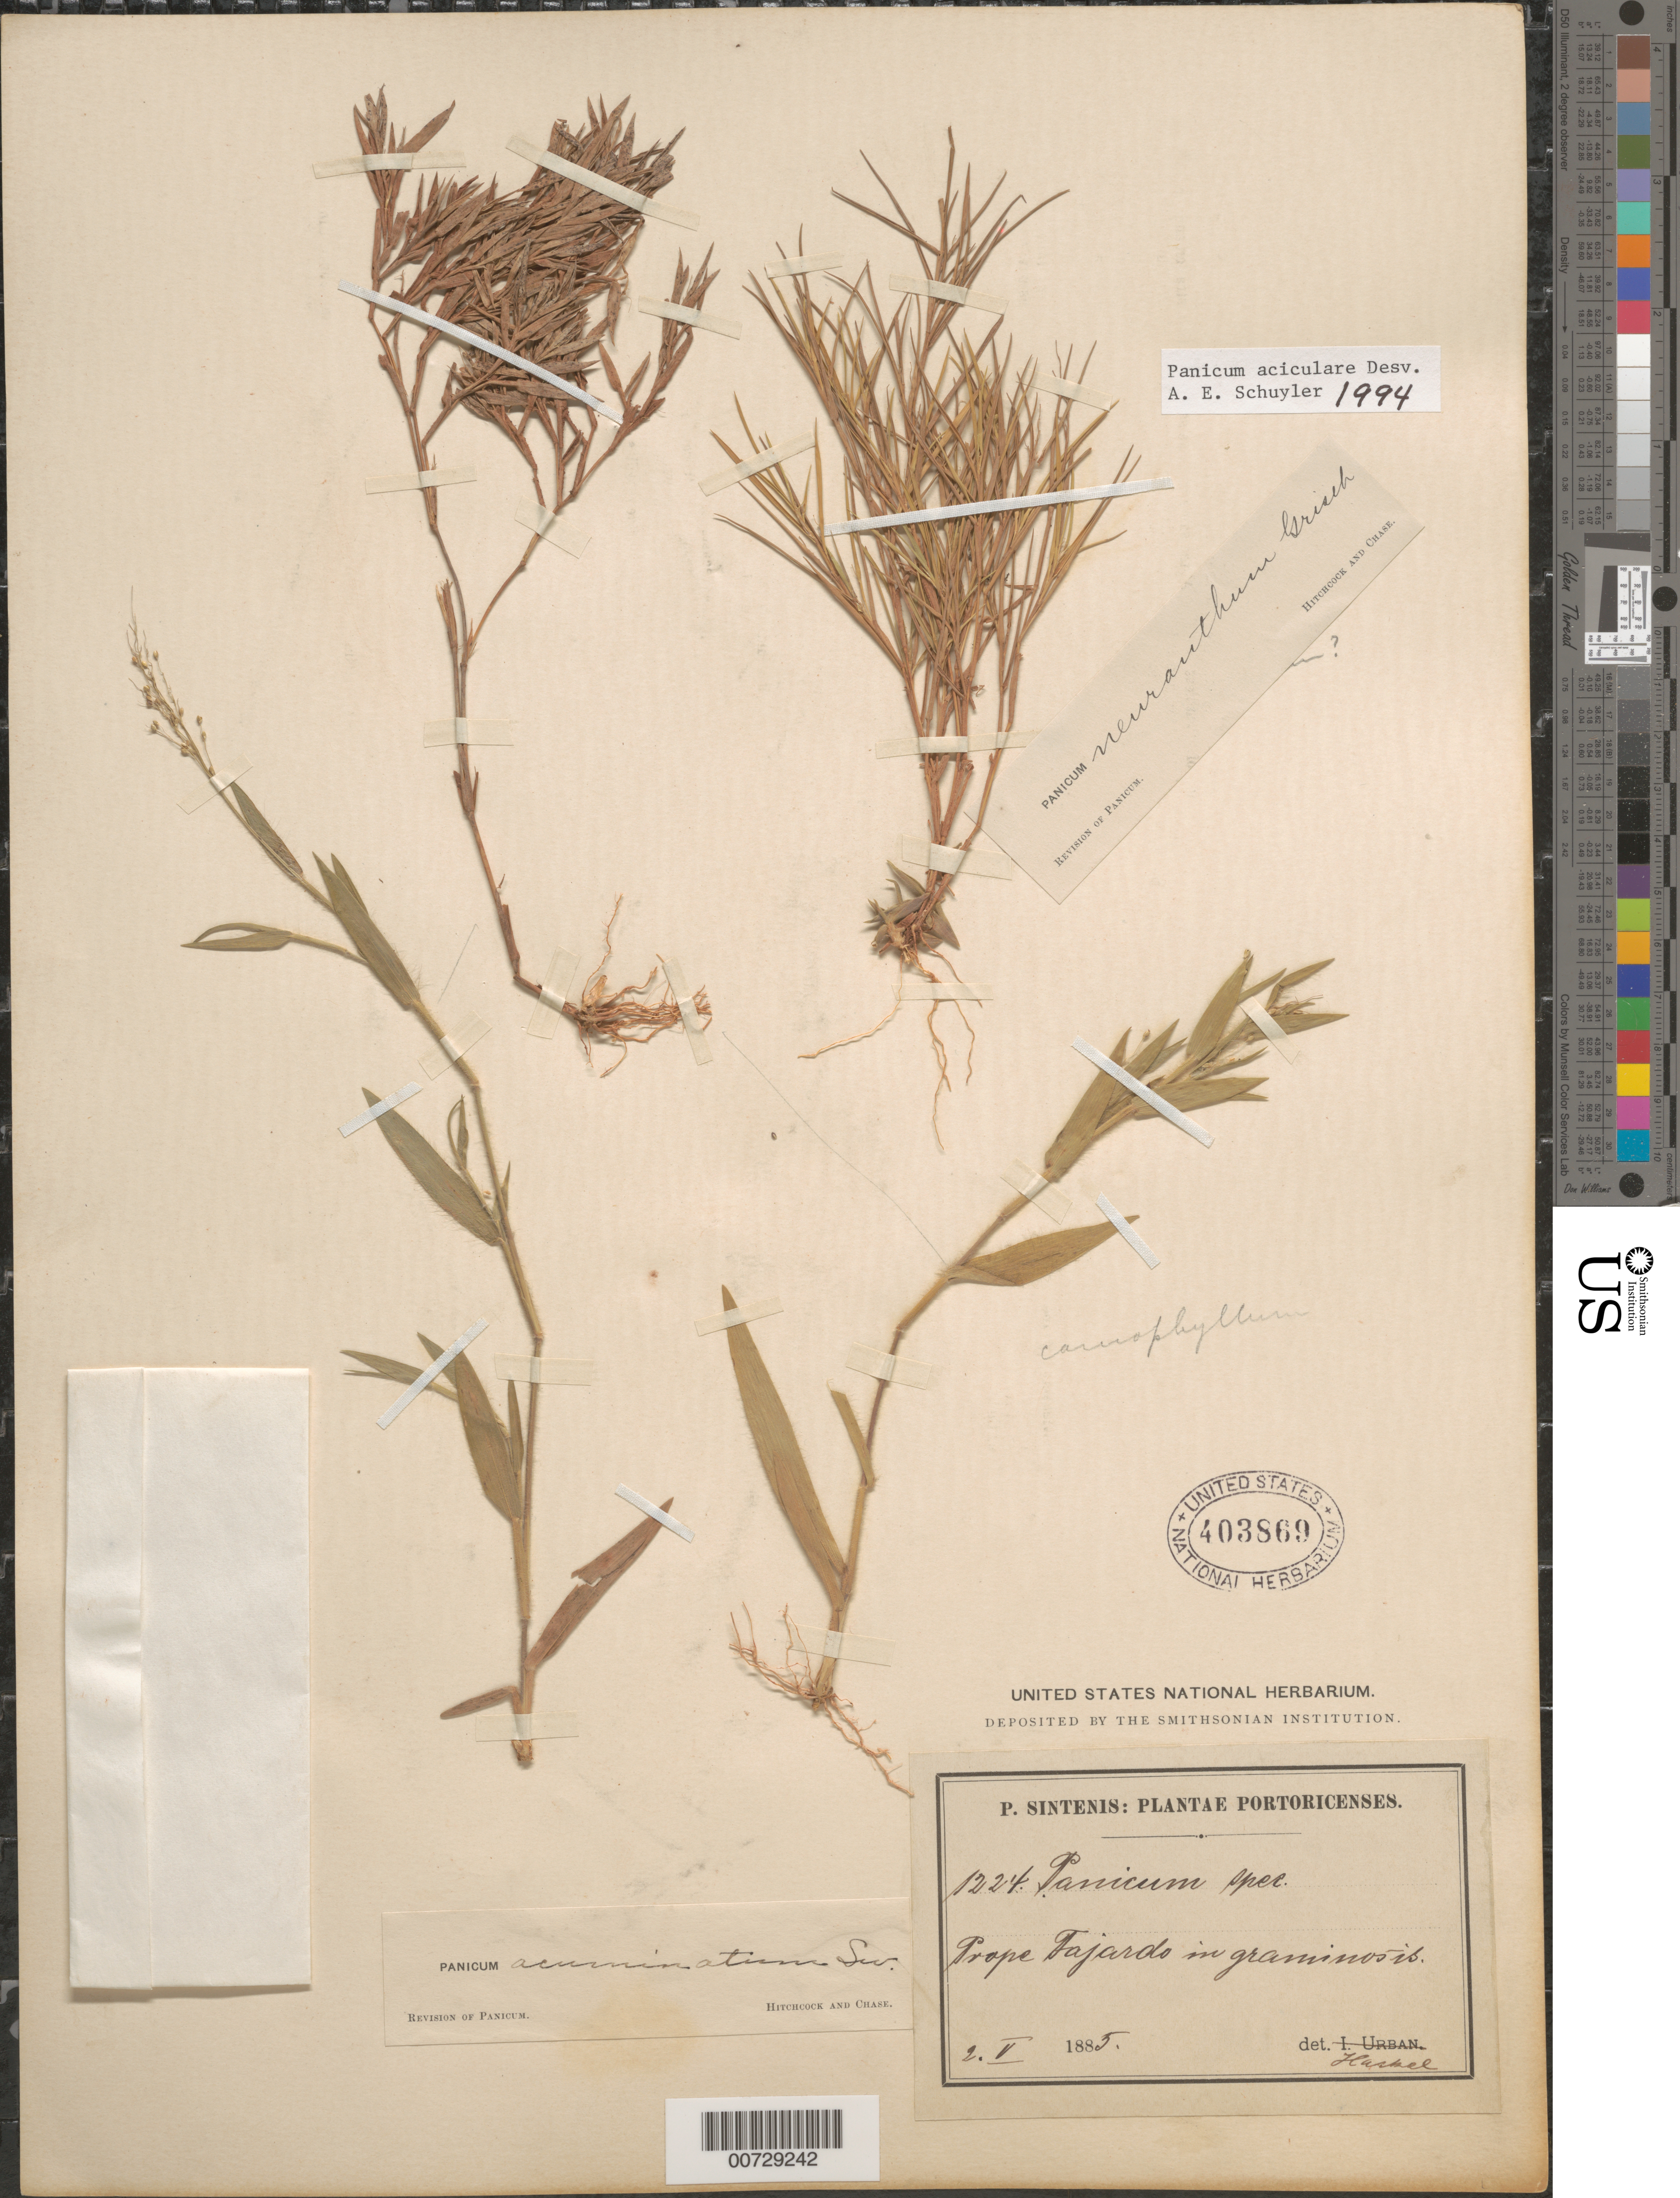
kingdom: Plantae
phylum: Tracheophyta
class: Liliopsida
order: Poales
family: Poaceae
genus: Dichanthelium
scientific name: Dichanthelium aciculare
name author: (Desv. ex Poir.) Gould & C.A. Clark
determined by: Schuyler, A. E.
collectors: P. Sintenis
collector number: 1224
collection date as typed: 02 May 1885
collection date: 1885-05-02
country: Puerto Rico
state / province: Fajardo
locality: Prope Fajardo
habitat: In graminosis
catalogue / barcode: US 403869